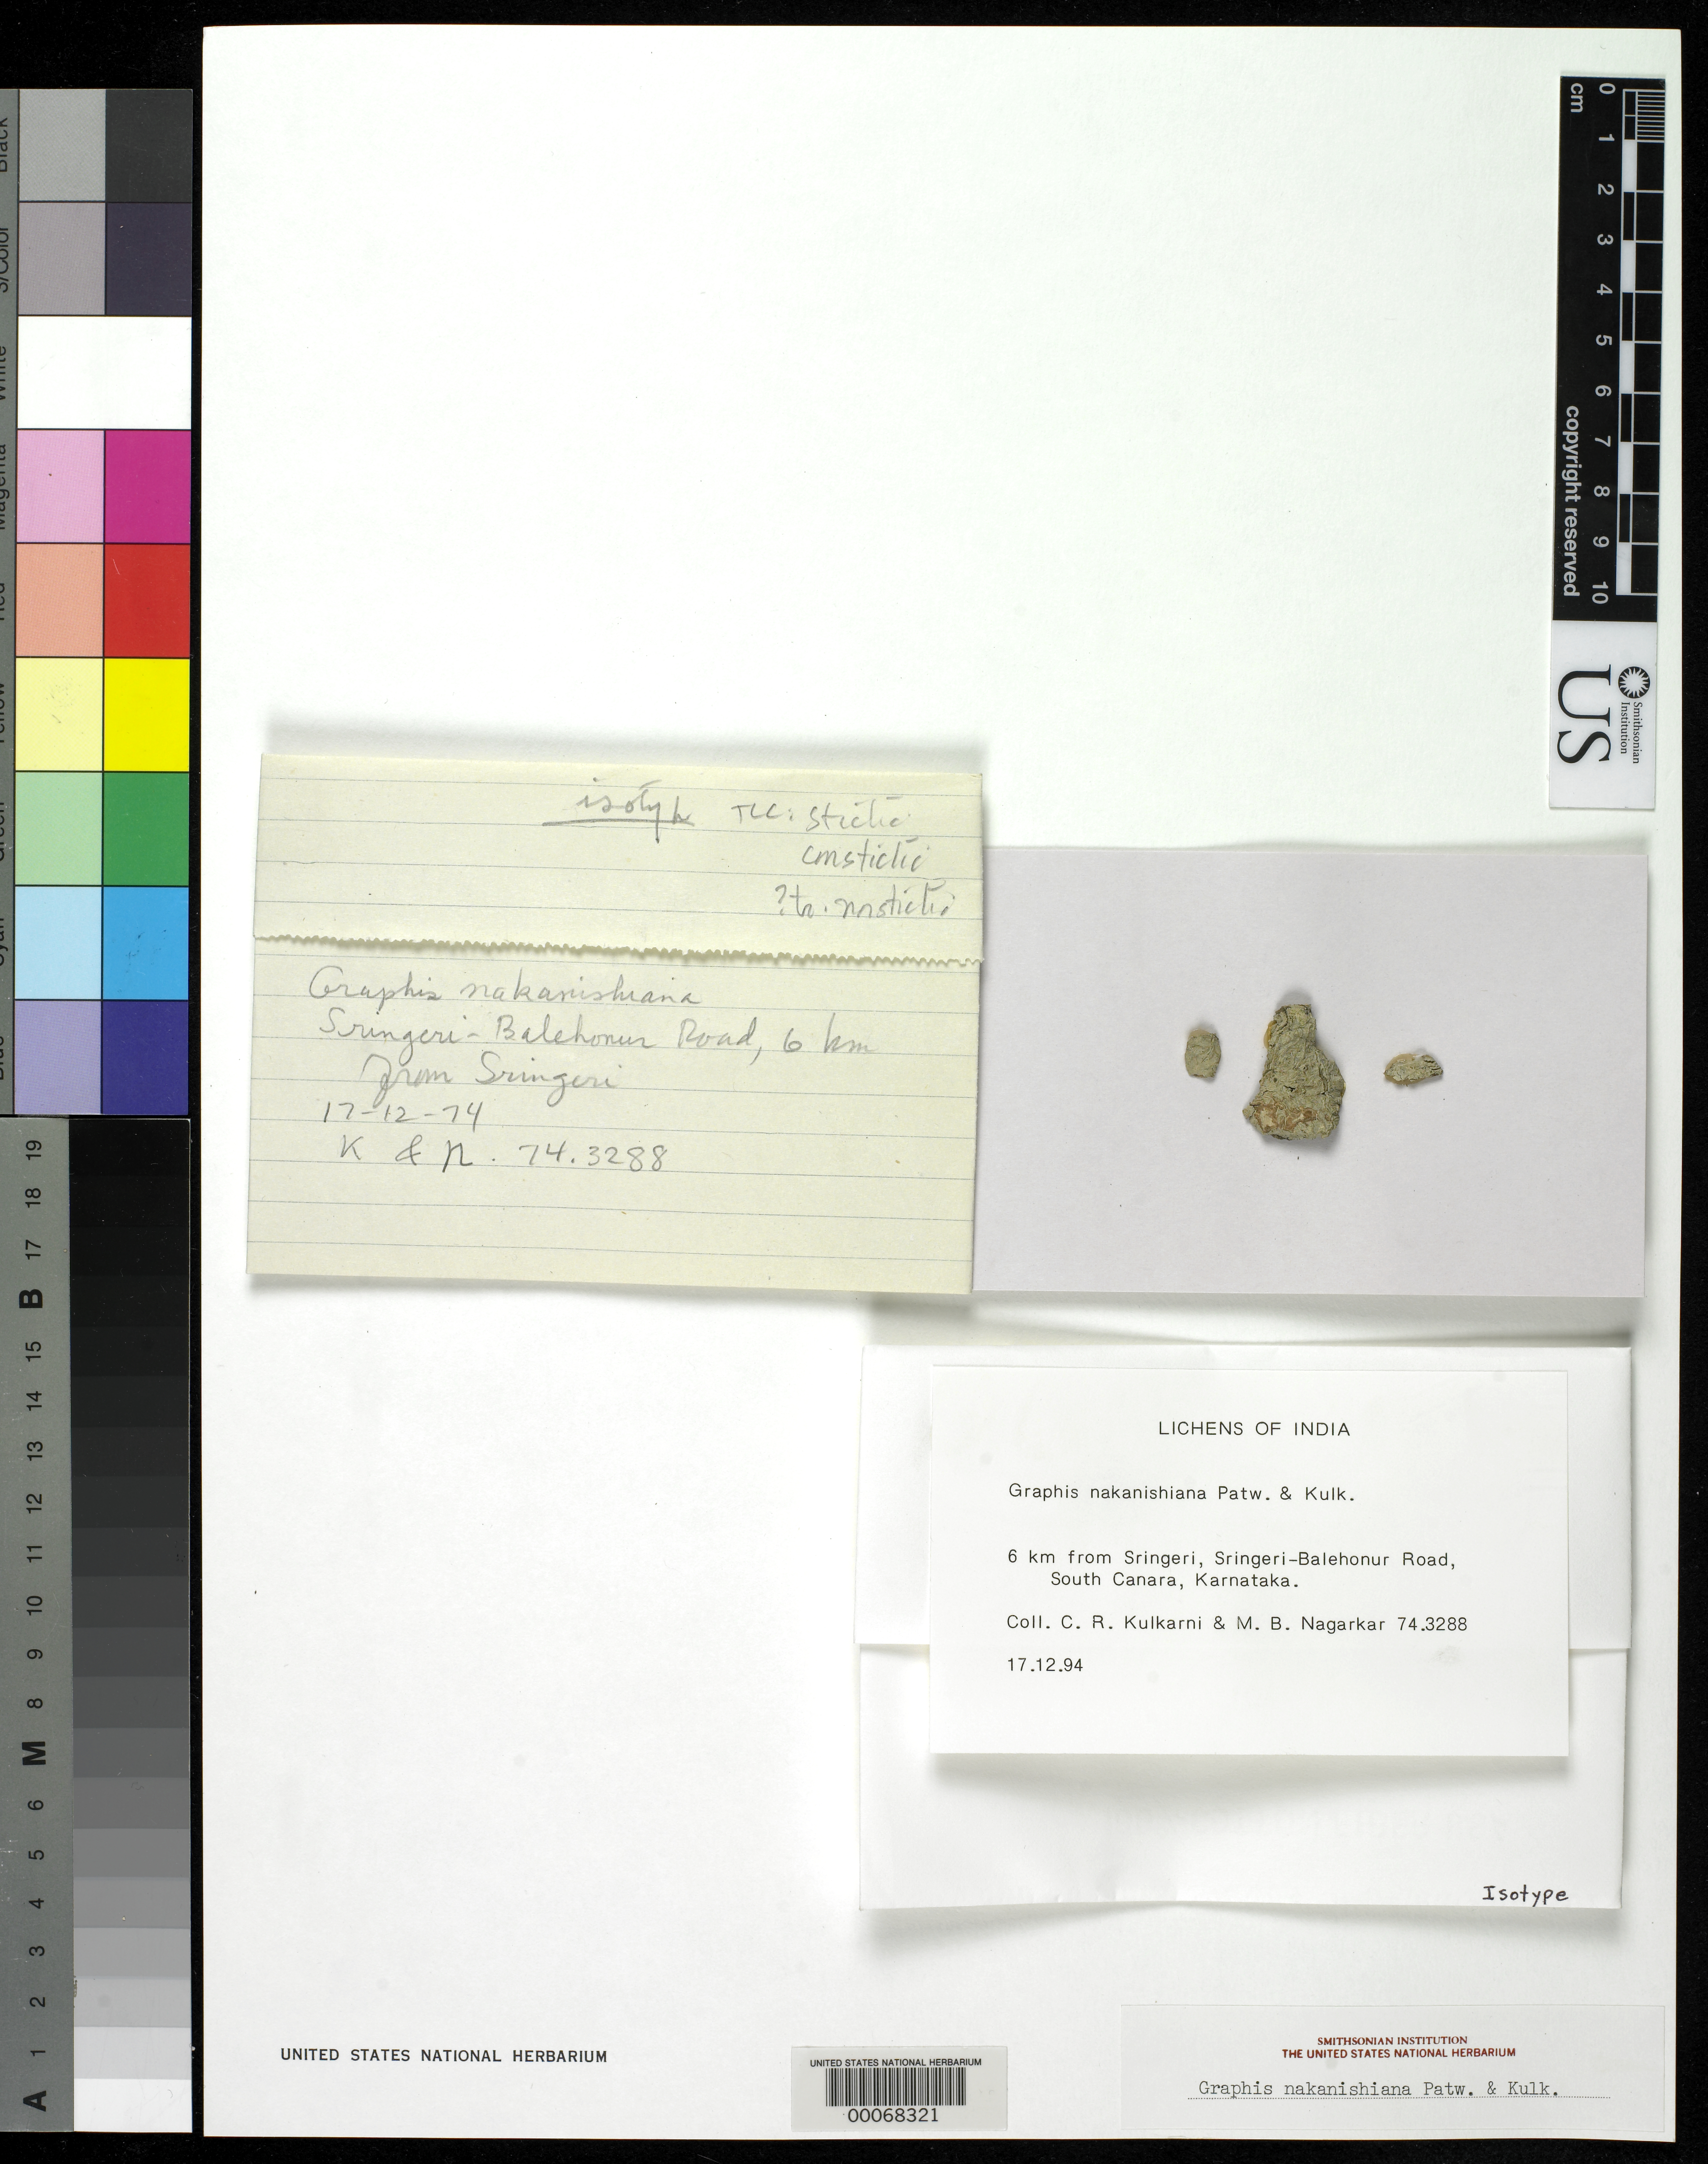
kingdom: Fungi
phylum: Ascomycota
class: Lecanoromycetes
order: Ostropales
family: Graphidaceae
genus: Graphis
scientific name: Graphis nakanishiana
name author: Patw. & Kulkarni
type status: Isotype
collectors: C. Kulkarni & M. Nagarkar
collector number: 743288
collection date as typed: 17 Dec 1974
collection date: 1974-12-17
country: India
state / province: Karnataka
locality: South Canara, 6 km from Sringeri, Sringeri-Balehonur Road.